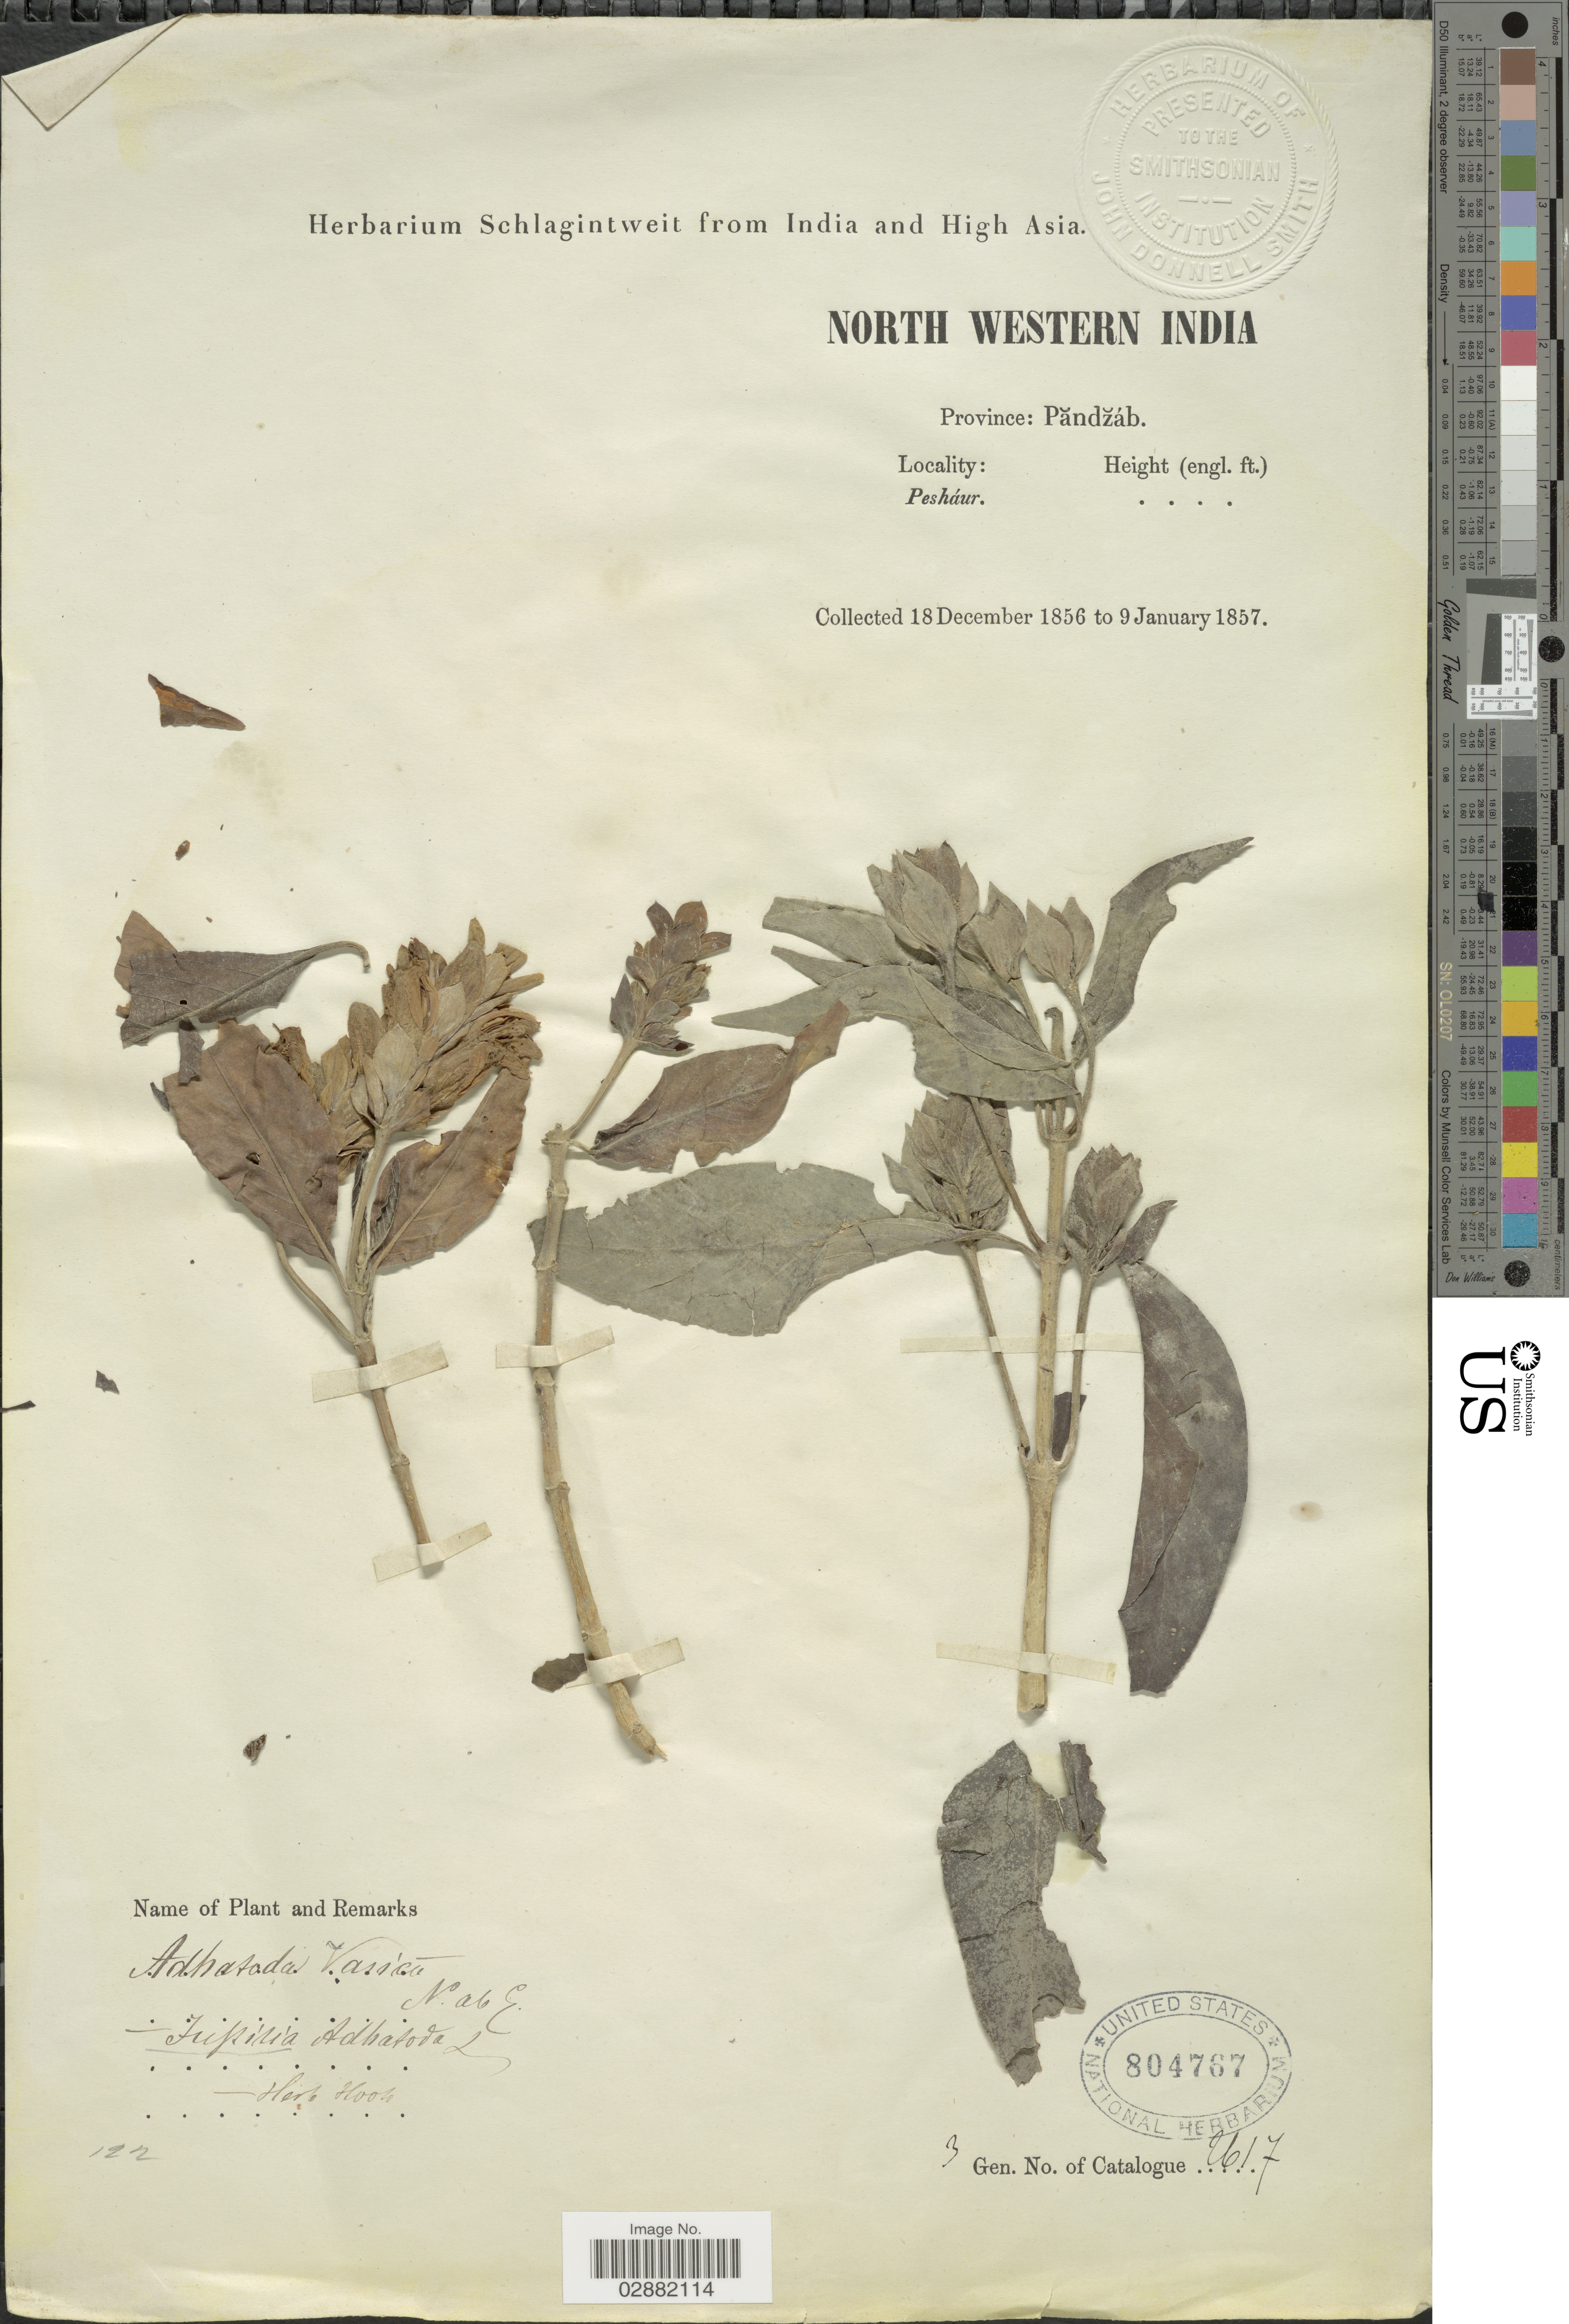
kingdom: Plantae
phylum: Tracheophyta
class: Magnoliopsida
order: Lamiales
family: Acanthaceae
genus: Justicia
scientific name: Justicia adhatoda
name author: L.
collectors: ex herb. Schlagintweit from India and High Asia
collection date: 1856-12-18/1857-01-09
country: India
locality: North Western India, Province Pandzab, Pesháur.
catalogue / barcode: US 804787